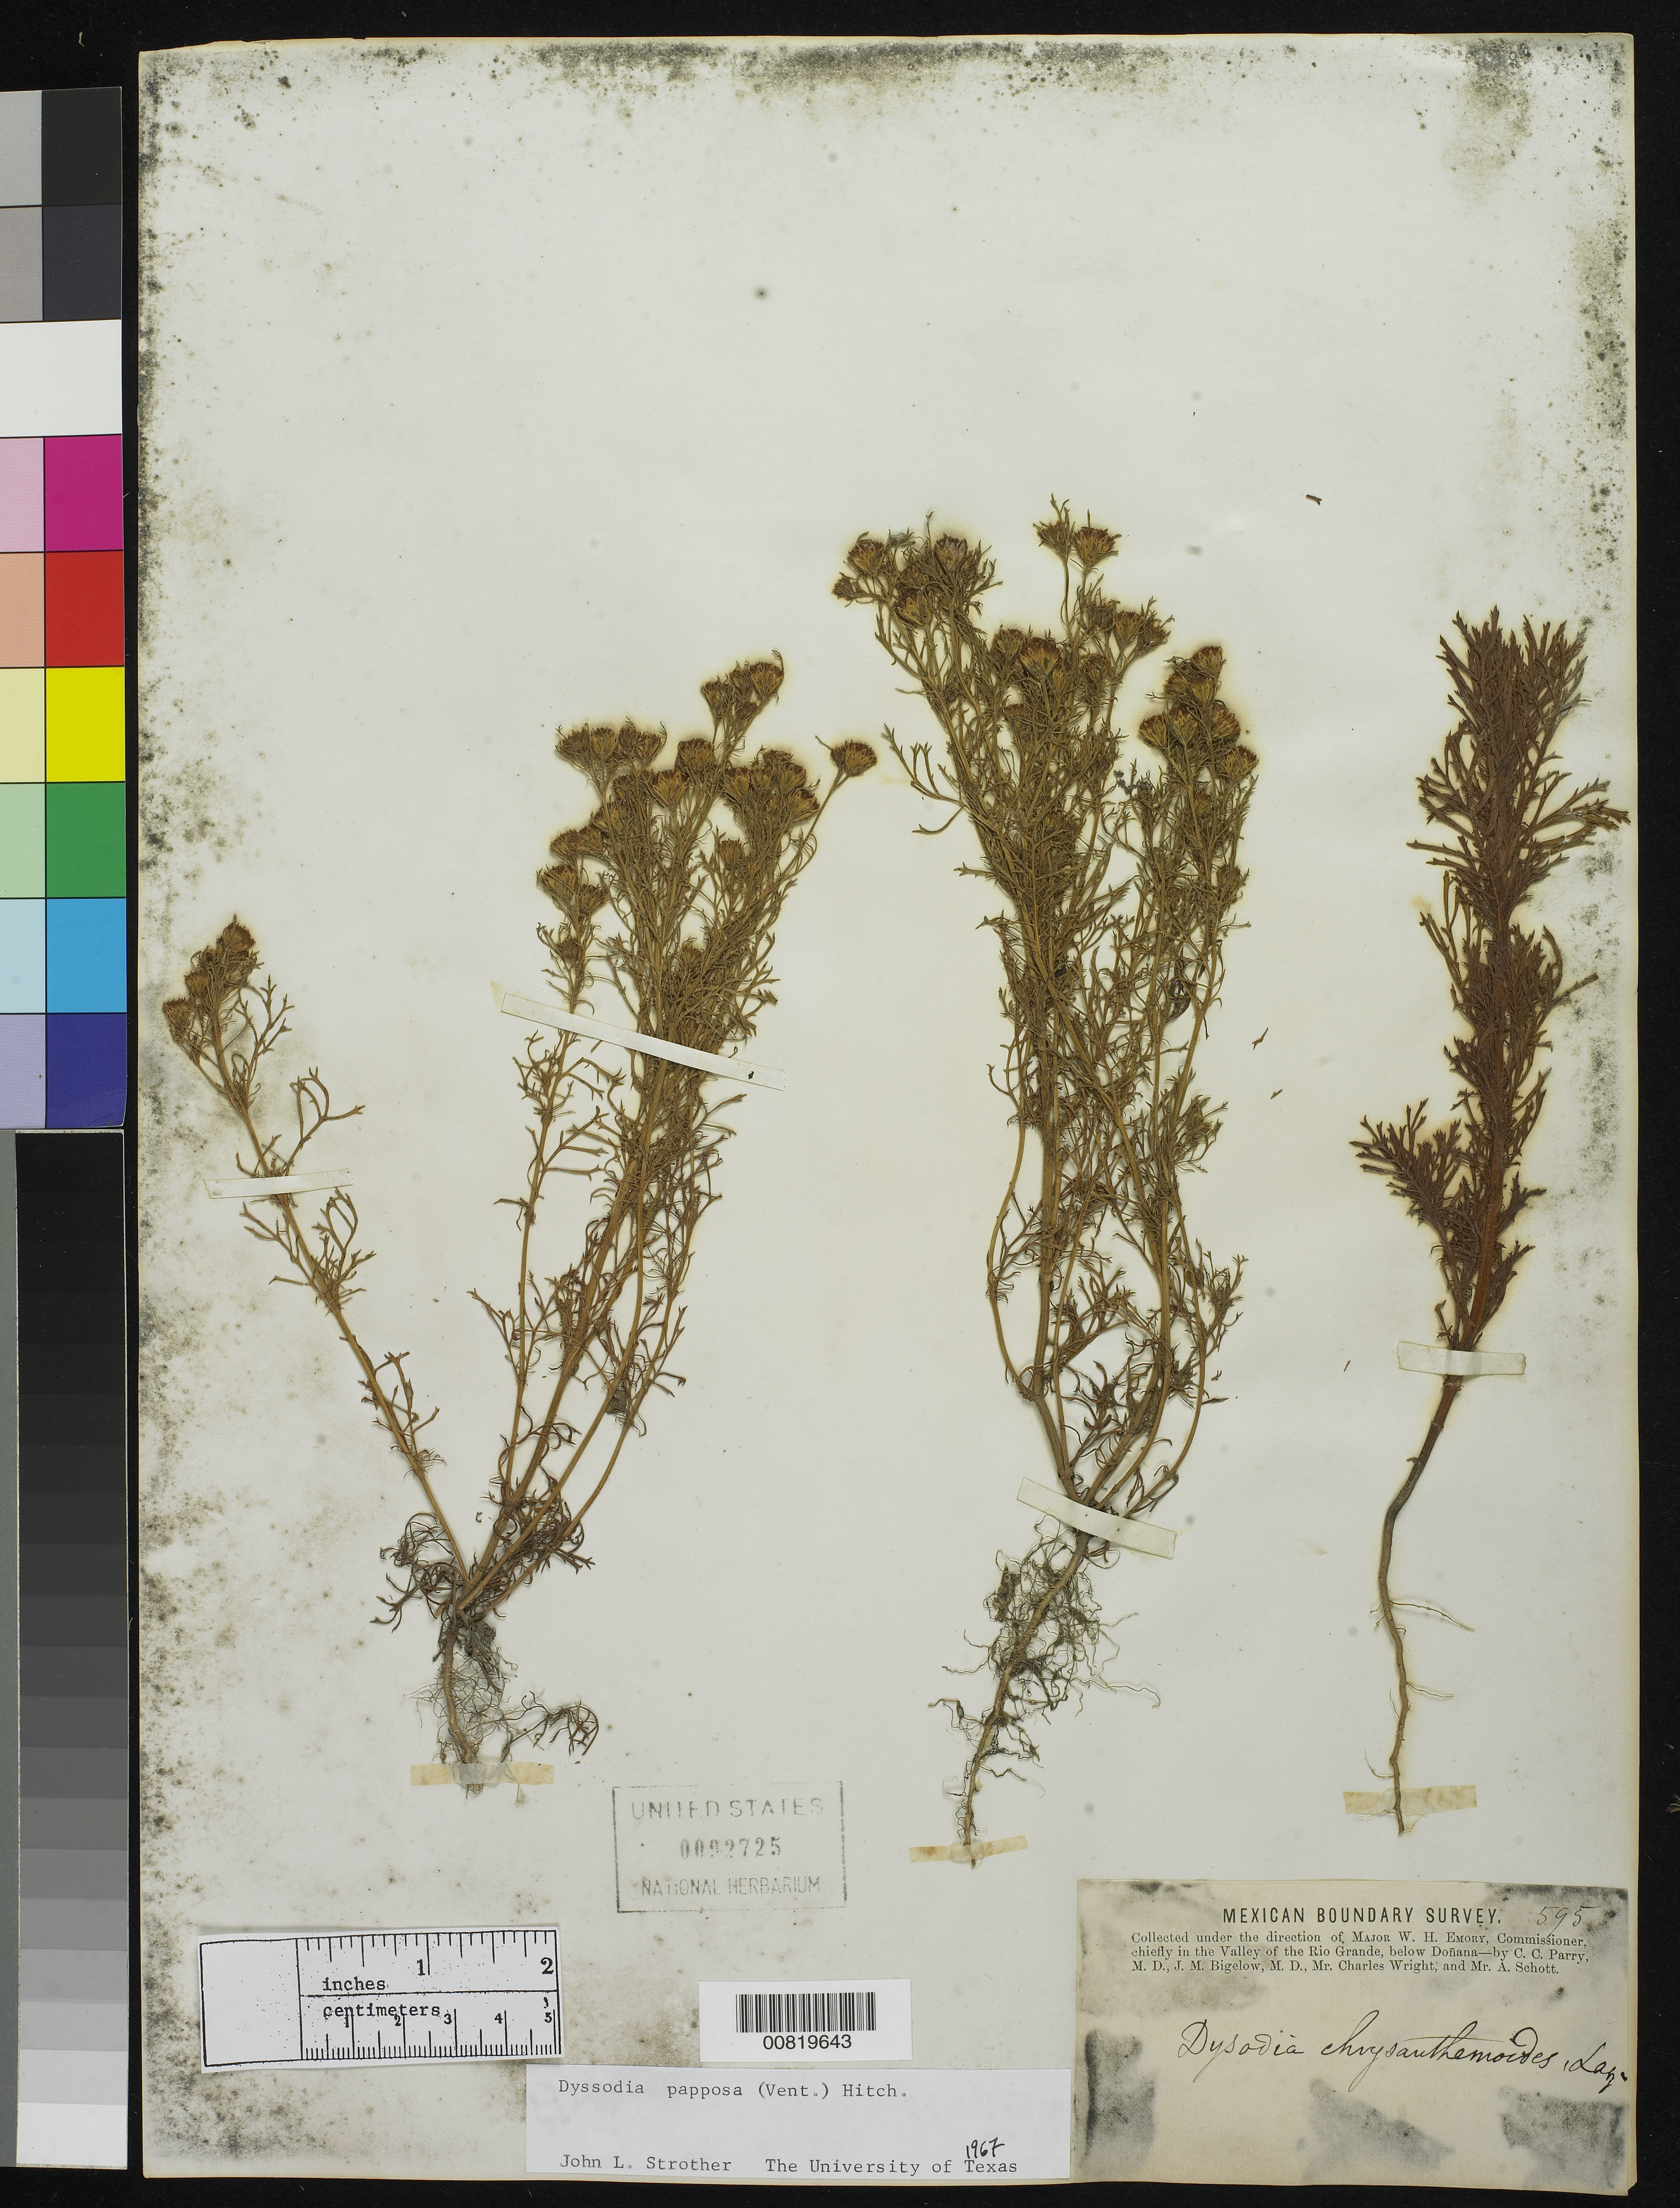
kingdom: Plantae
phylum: Tracheophyta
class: Magnoliopsida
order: Asterales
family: Asteraceae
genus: Dyssodia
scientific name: Dyssodia papposa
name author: (Vent.) Hitchc.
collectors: C. C. Parry, J. M. Bigelow, C. Wright & A. C. V. Schott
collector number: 595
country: United States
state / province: New Mexico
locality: Valley of the Rio Grande, below Doñana, New Mexico.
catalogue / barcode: US 92725